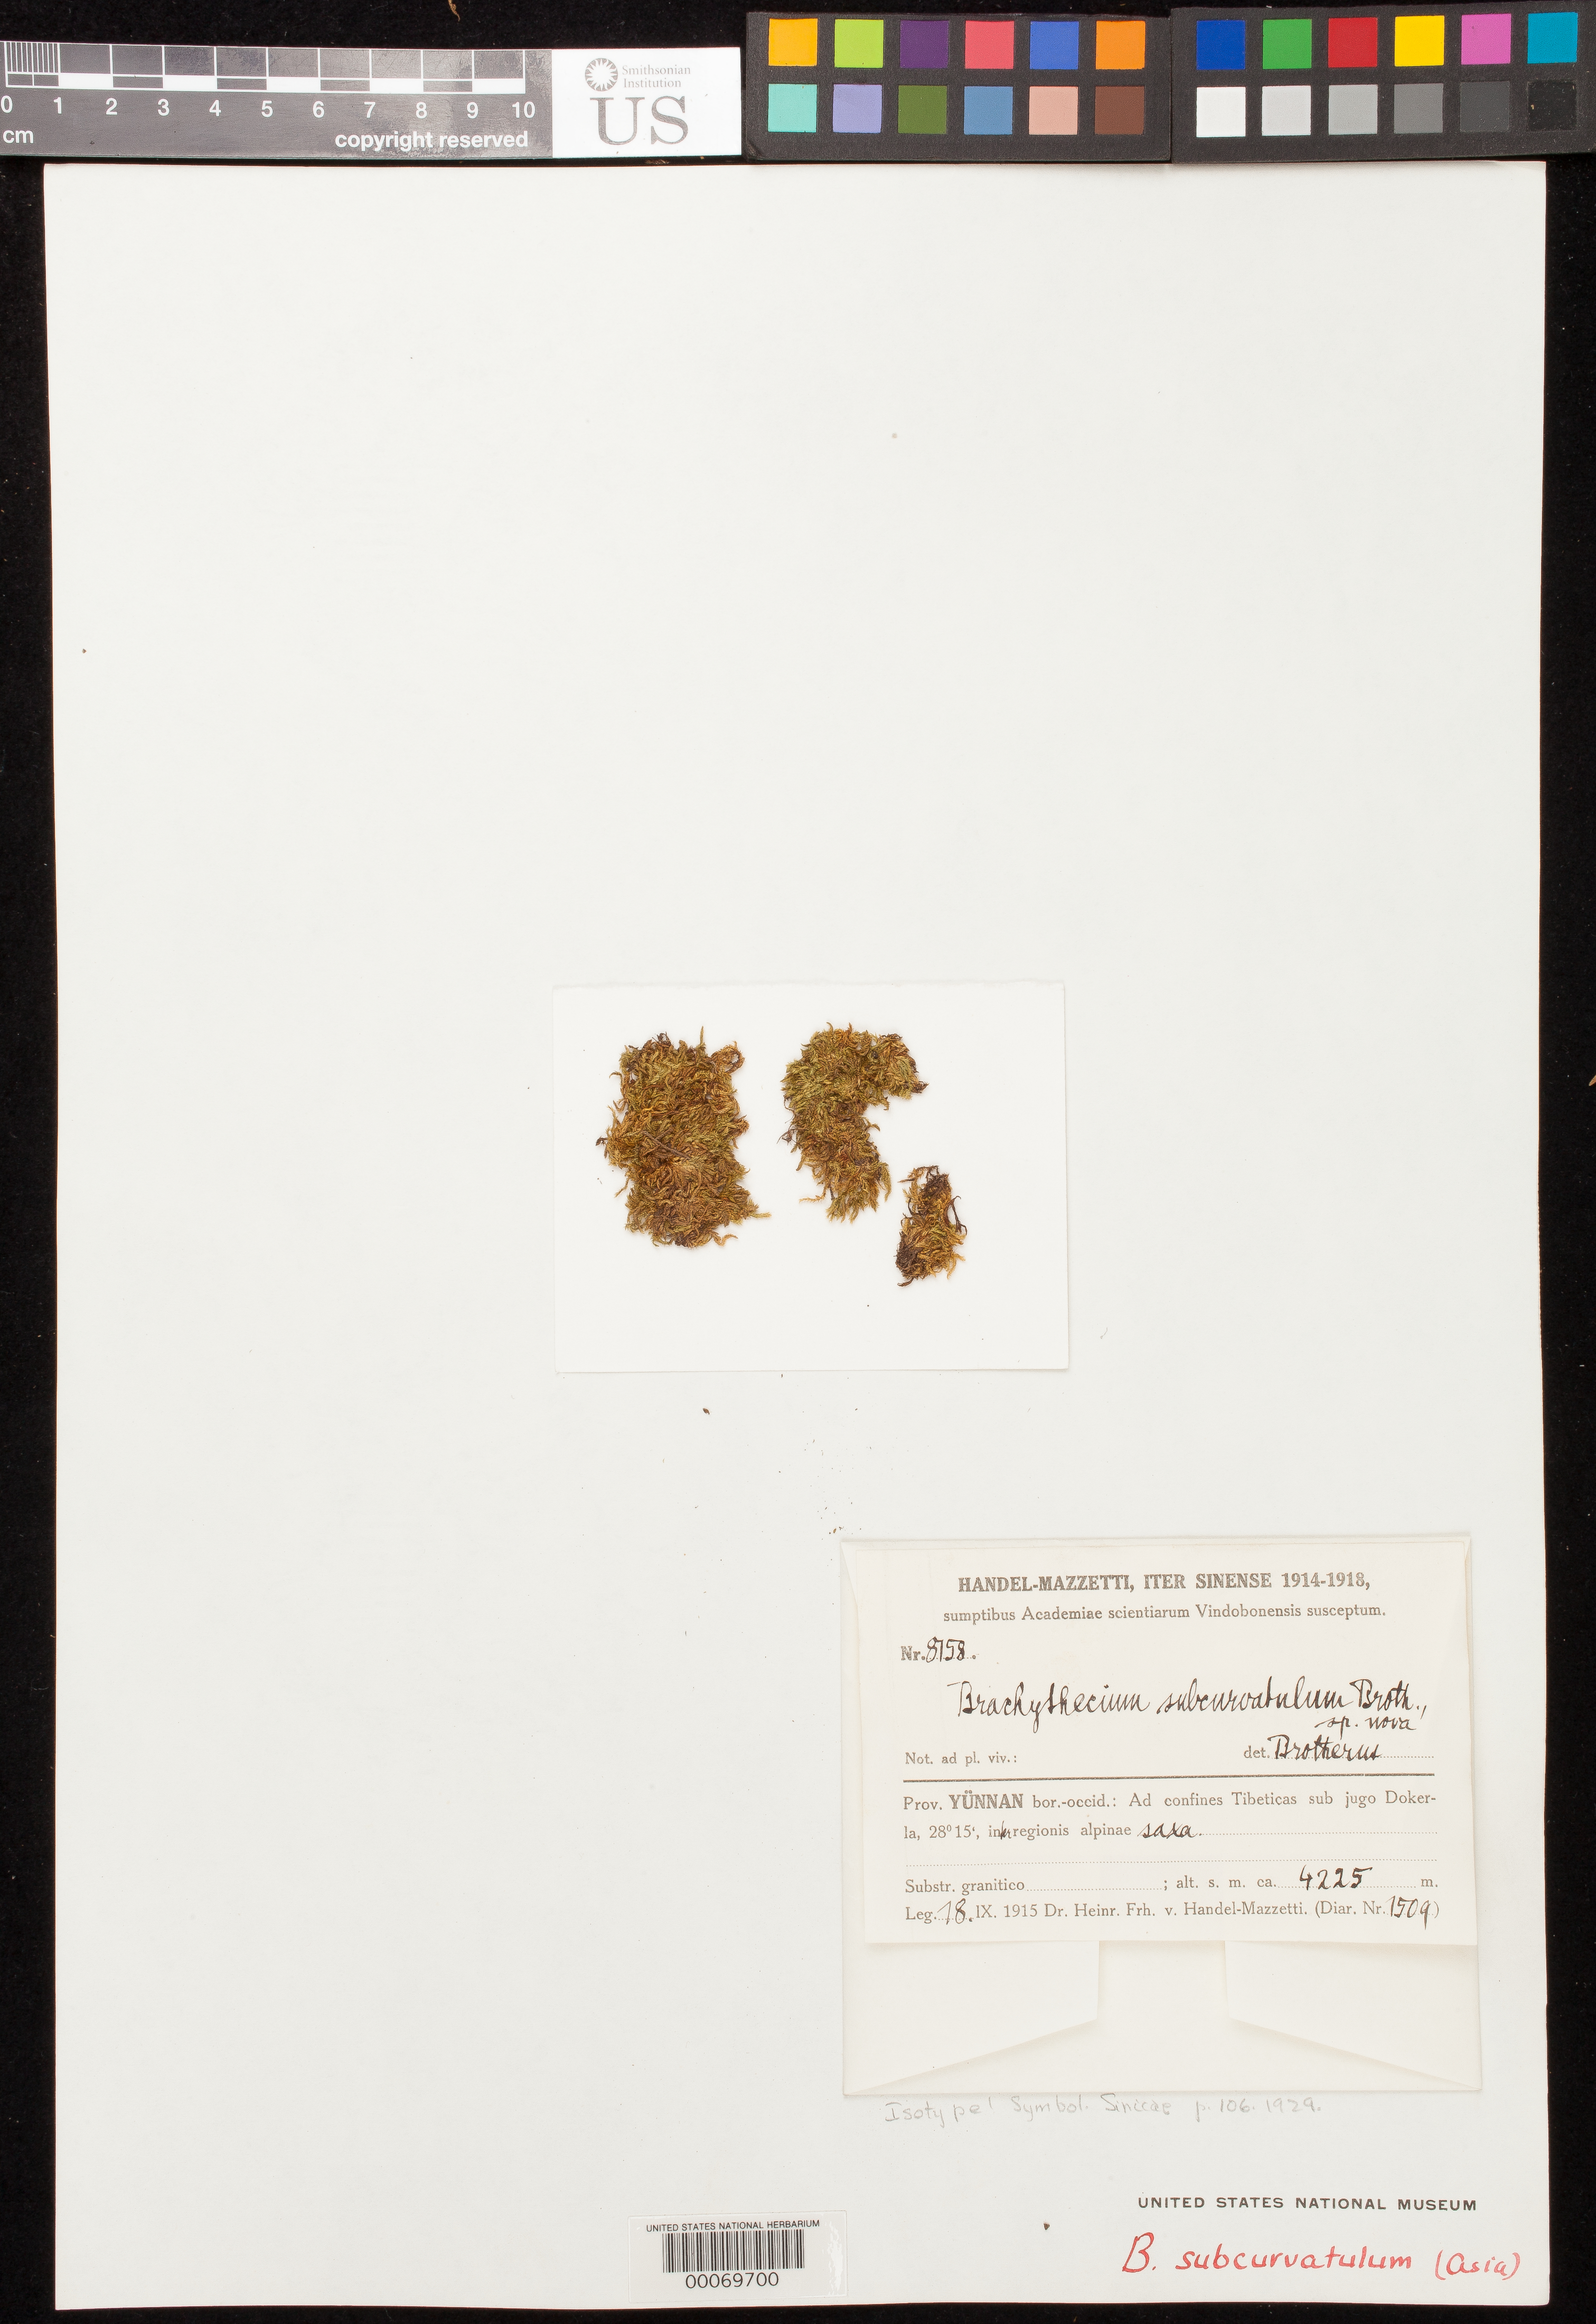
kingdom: Plantae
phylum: Bryophyta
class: Bryopsida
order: Hypnales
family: Brachytheciaceae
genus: Brachythecium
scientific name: Brachythecium subcurvatulum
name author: Broth. in Hand.-Mazz.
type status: Isotype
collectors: H. Handel-Mazzetti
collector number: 8158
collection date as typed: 18 Sep 1915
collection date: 1915-09-18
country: China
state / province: Yunnan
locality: Tibeticas subjugo Dokerla. [Tibet underneath or under the mountain ridge of Dokerla?]